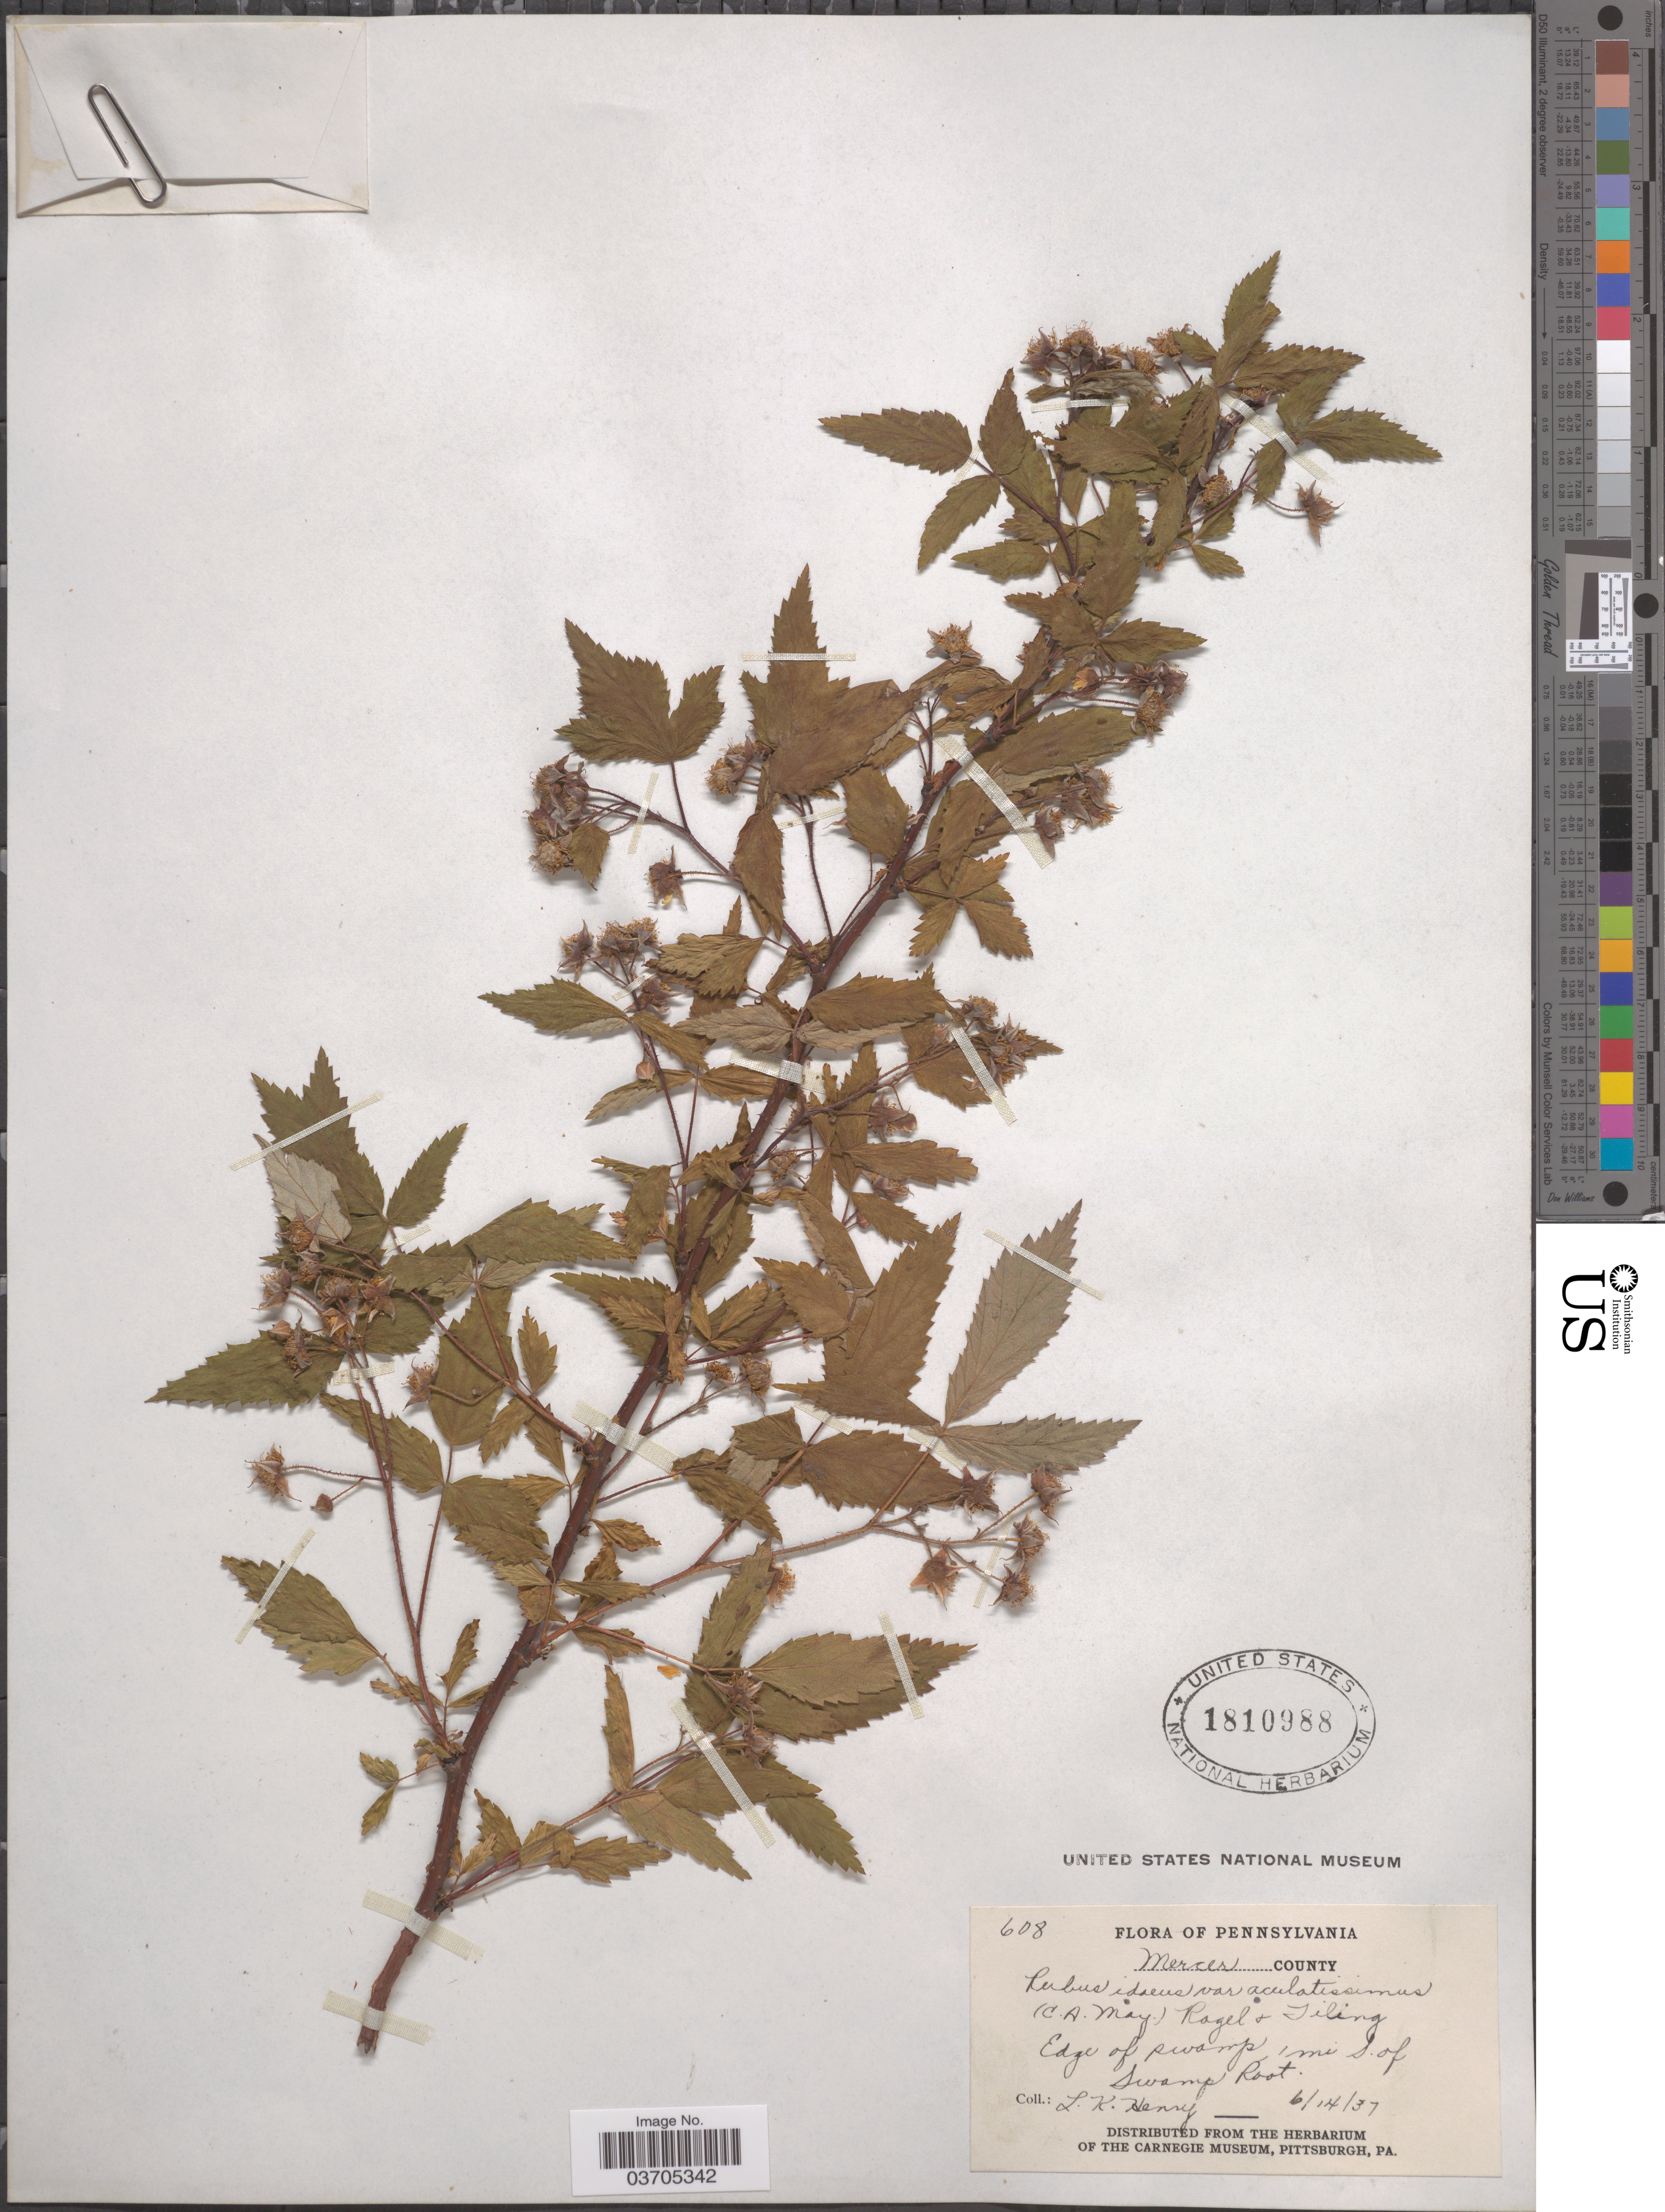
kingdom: Plantae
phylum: Tracheophyta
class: Magnoliopsida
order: Rosales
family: Rosaceae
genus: Rubus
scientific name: Rubus idaeus var. aculeatissimus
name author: Regel & Tiling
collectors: L. K. Henry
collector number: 608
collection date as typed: Transcribed d/m/y: 14/6/37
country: United States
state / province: Pennsylvania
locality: Edge of swamp 1 mi. S. of Swamp Root.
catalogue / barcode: US 1810988